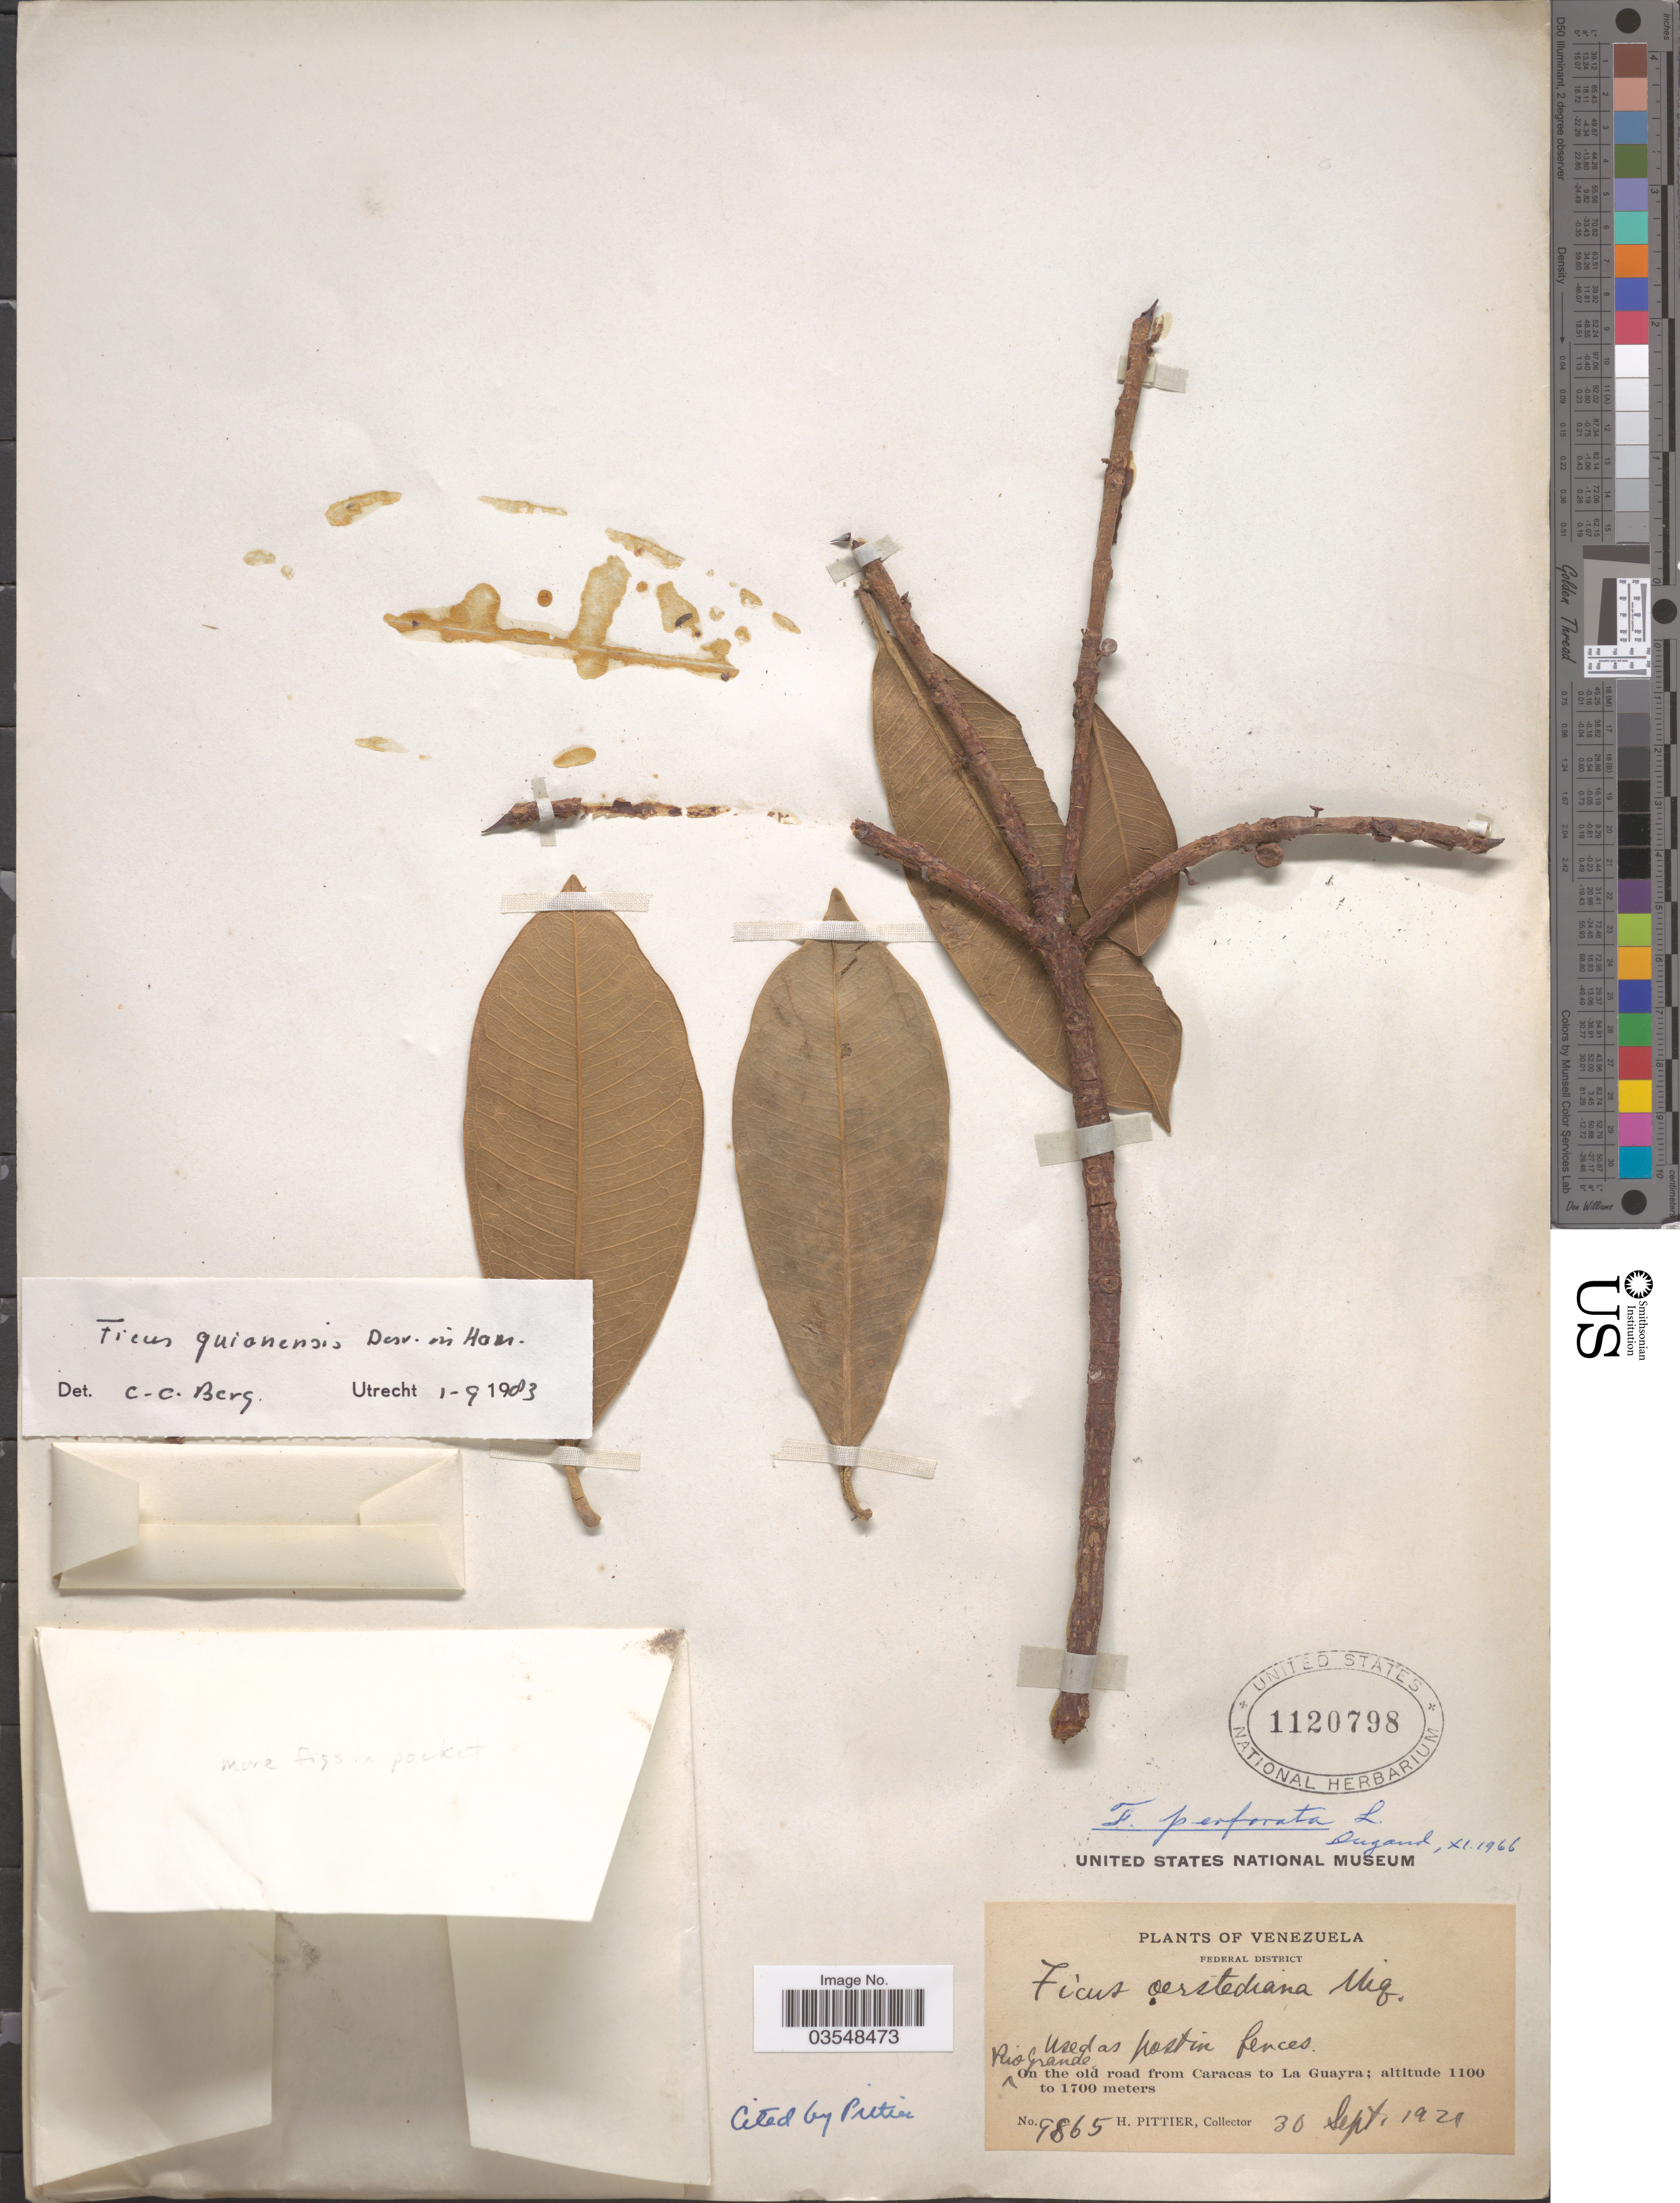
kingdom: Plantae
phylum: Tracheophyta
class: Magnoliopsida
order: Rosales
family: Moraceae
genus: Ficus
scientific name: Ficus guianensis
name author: Desv. ex Ham.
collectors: H. F. Pittier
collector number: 9865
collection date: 1921-09-30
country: Venezuela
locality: Federal District. Rio Grande. On the old road from Caracas to La Guayra.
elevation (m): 100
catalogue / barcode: US 1120798